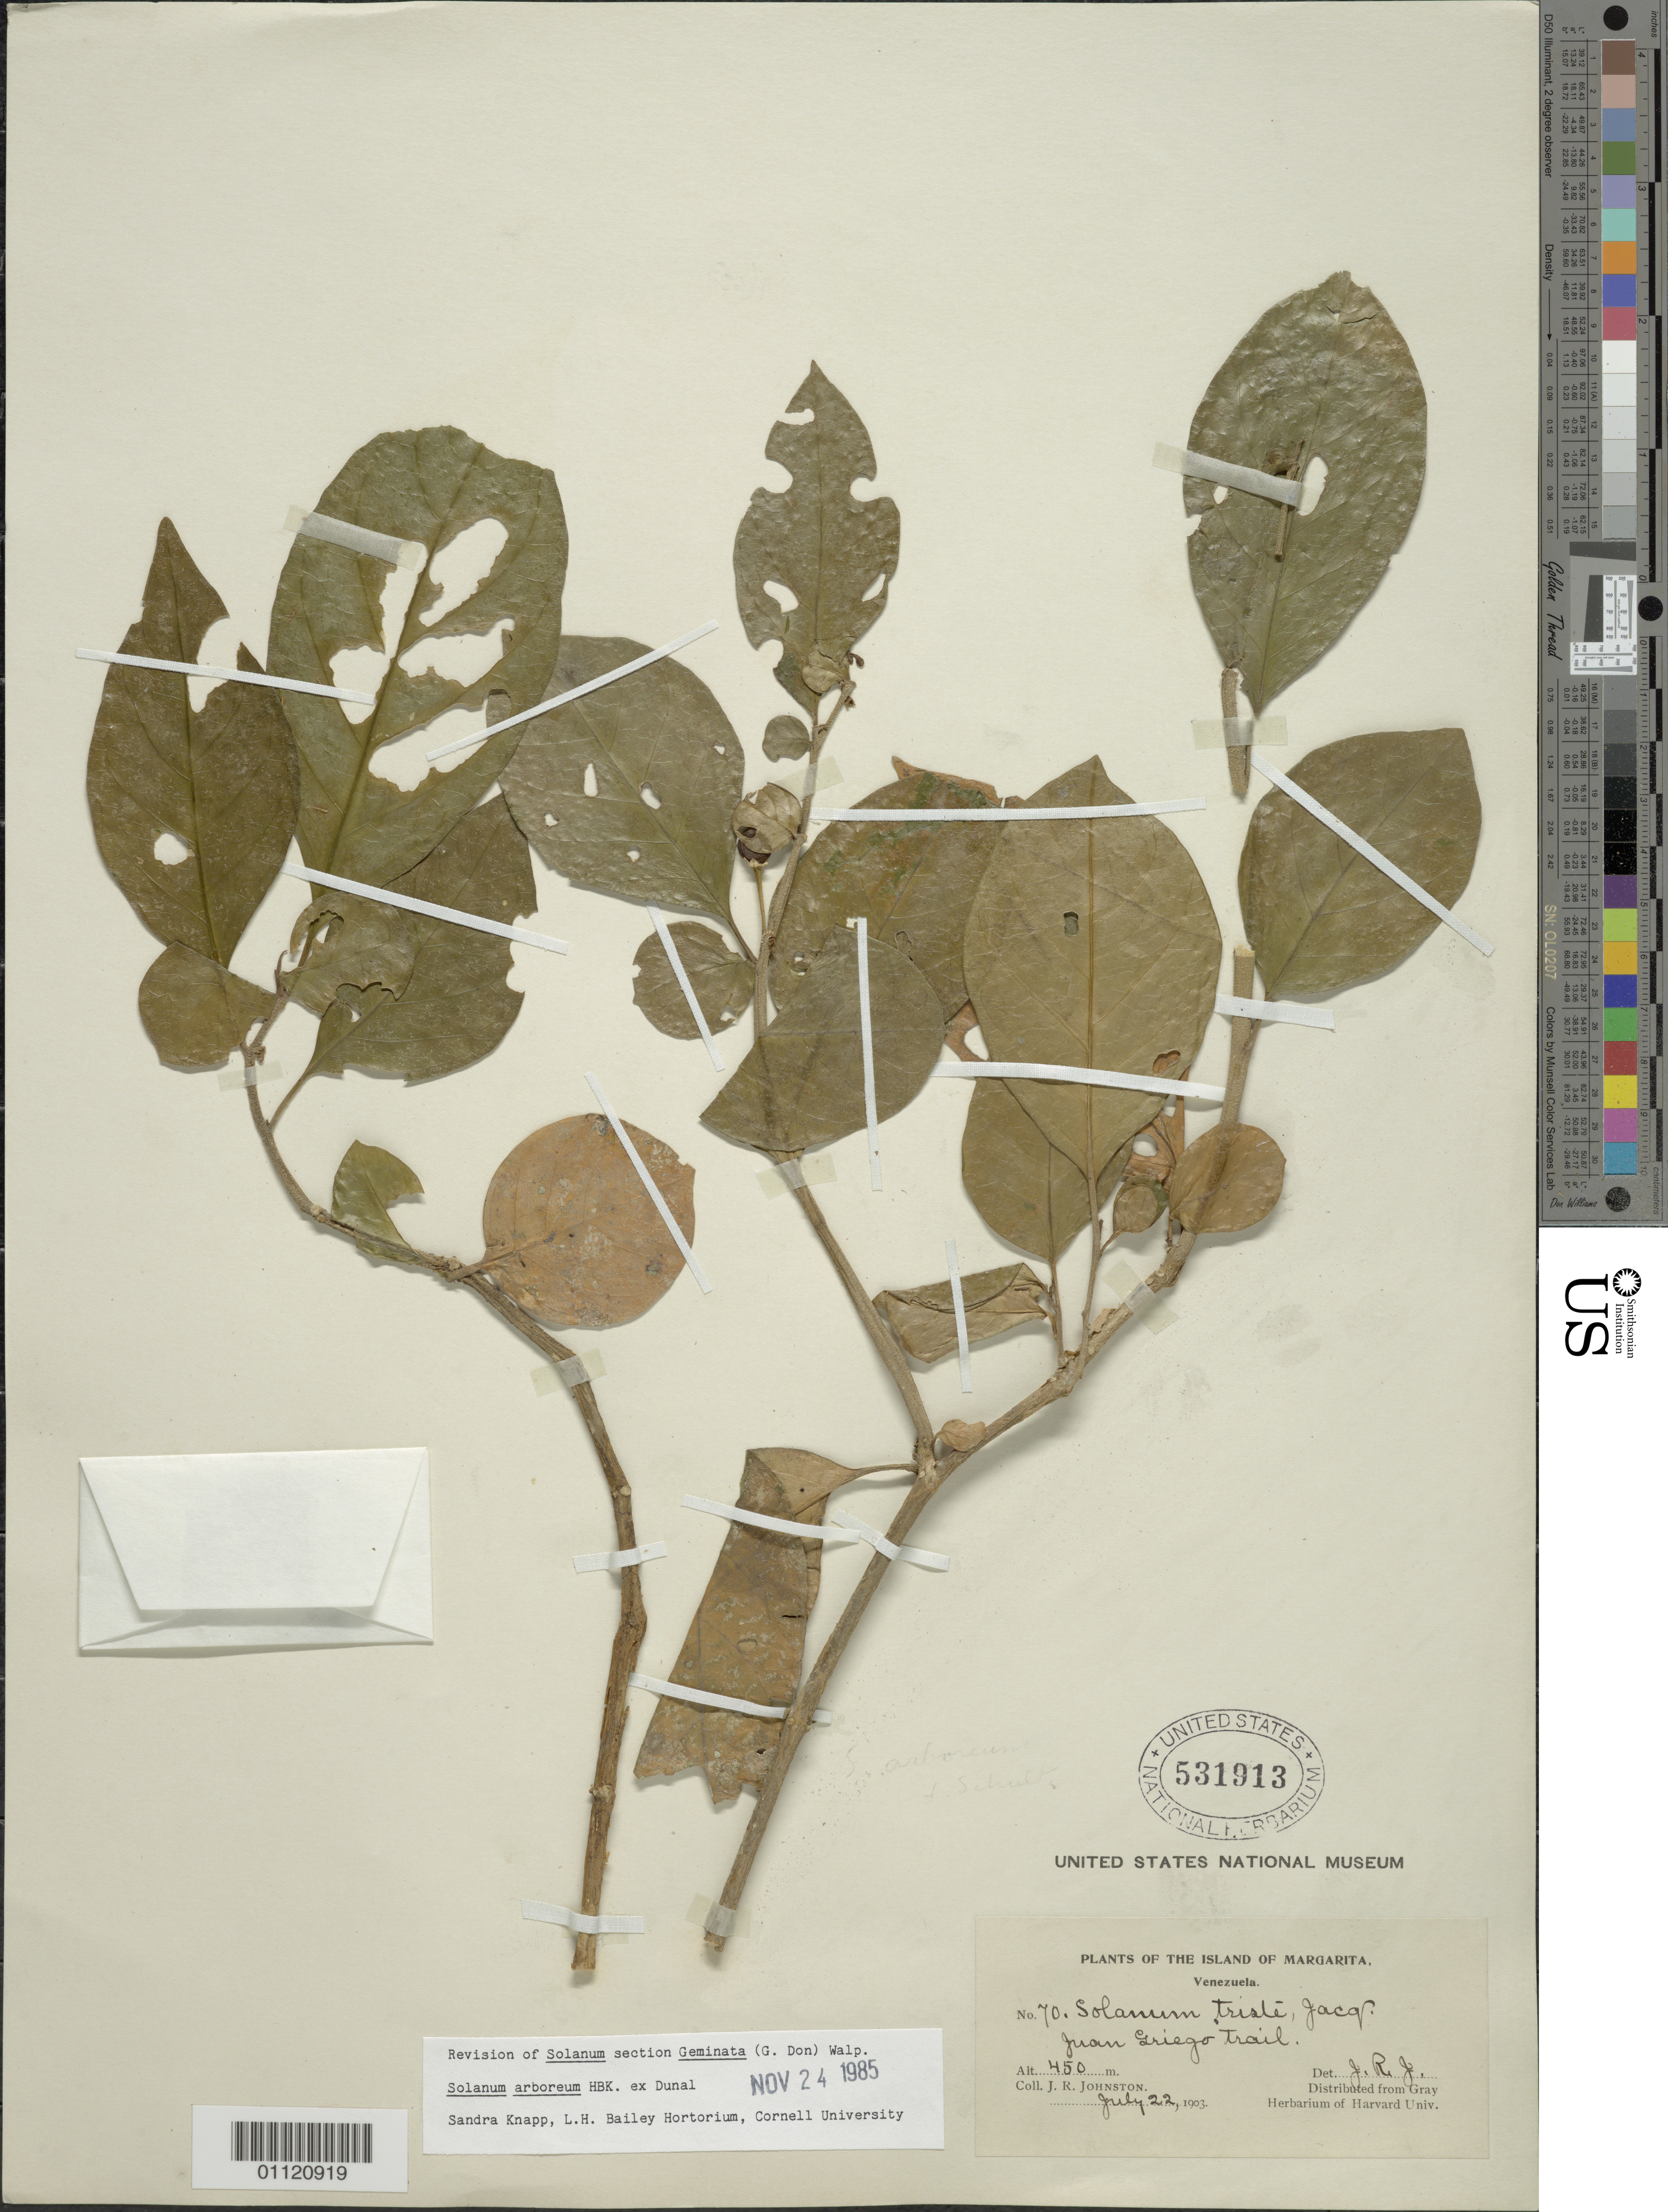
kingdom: Plantae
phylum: Tracheophyta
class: Magnoliopsida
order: Solanales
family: Solanaceae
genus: Solanum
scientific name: Solanum arboreum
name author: Dunal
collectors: J. Johnston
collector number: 70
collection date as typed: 22 Jul 1903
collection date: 1903-07-22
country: Venezuela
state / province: Nueva Esparta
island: Margarita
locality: Juan Griego trail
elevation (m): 450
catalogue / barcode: US 531913